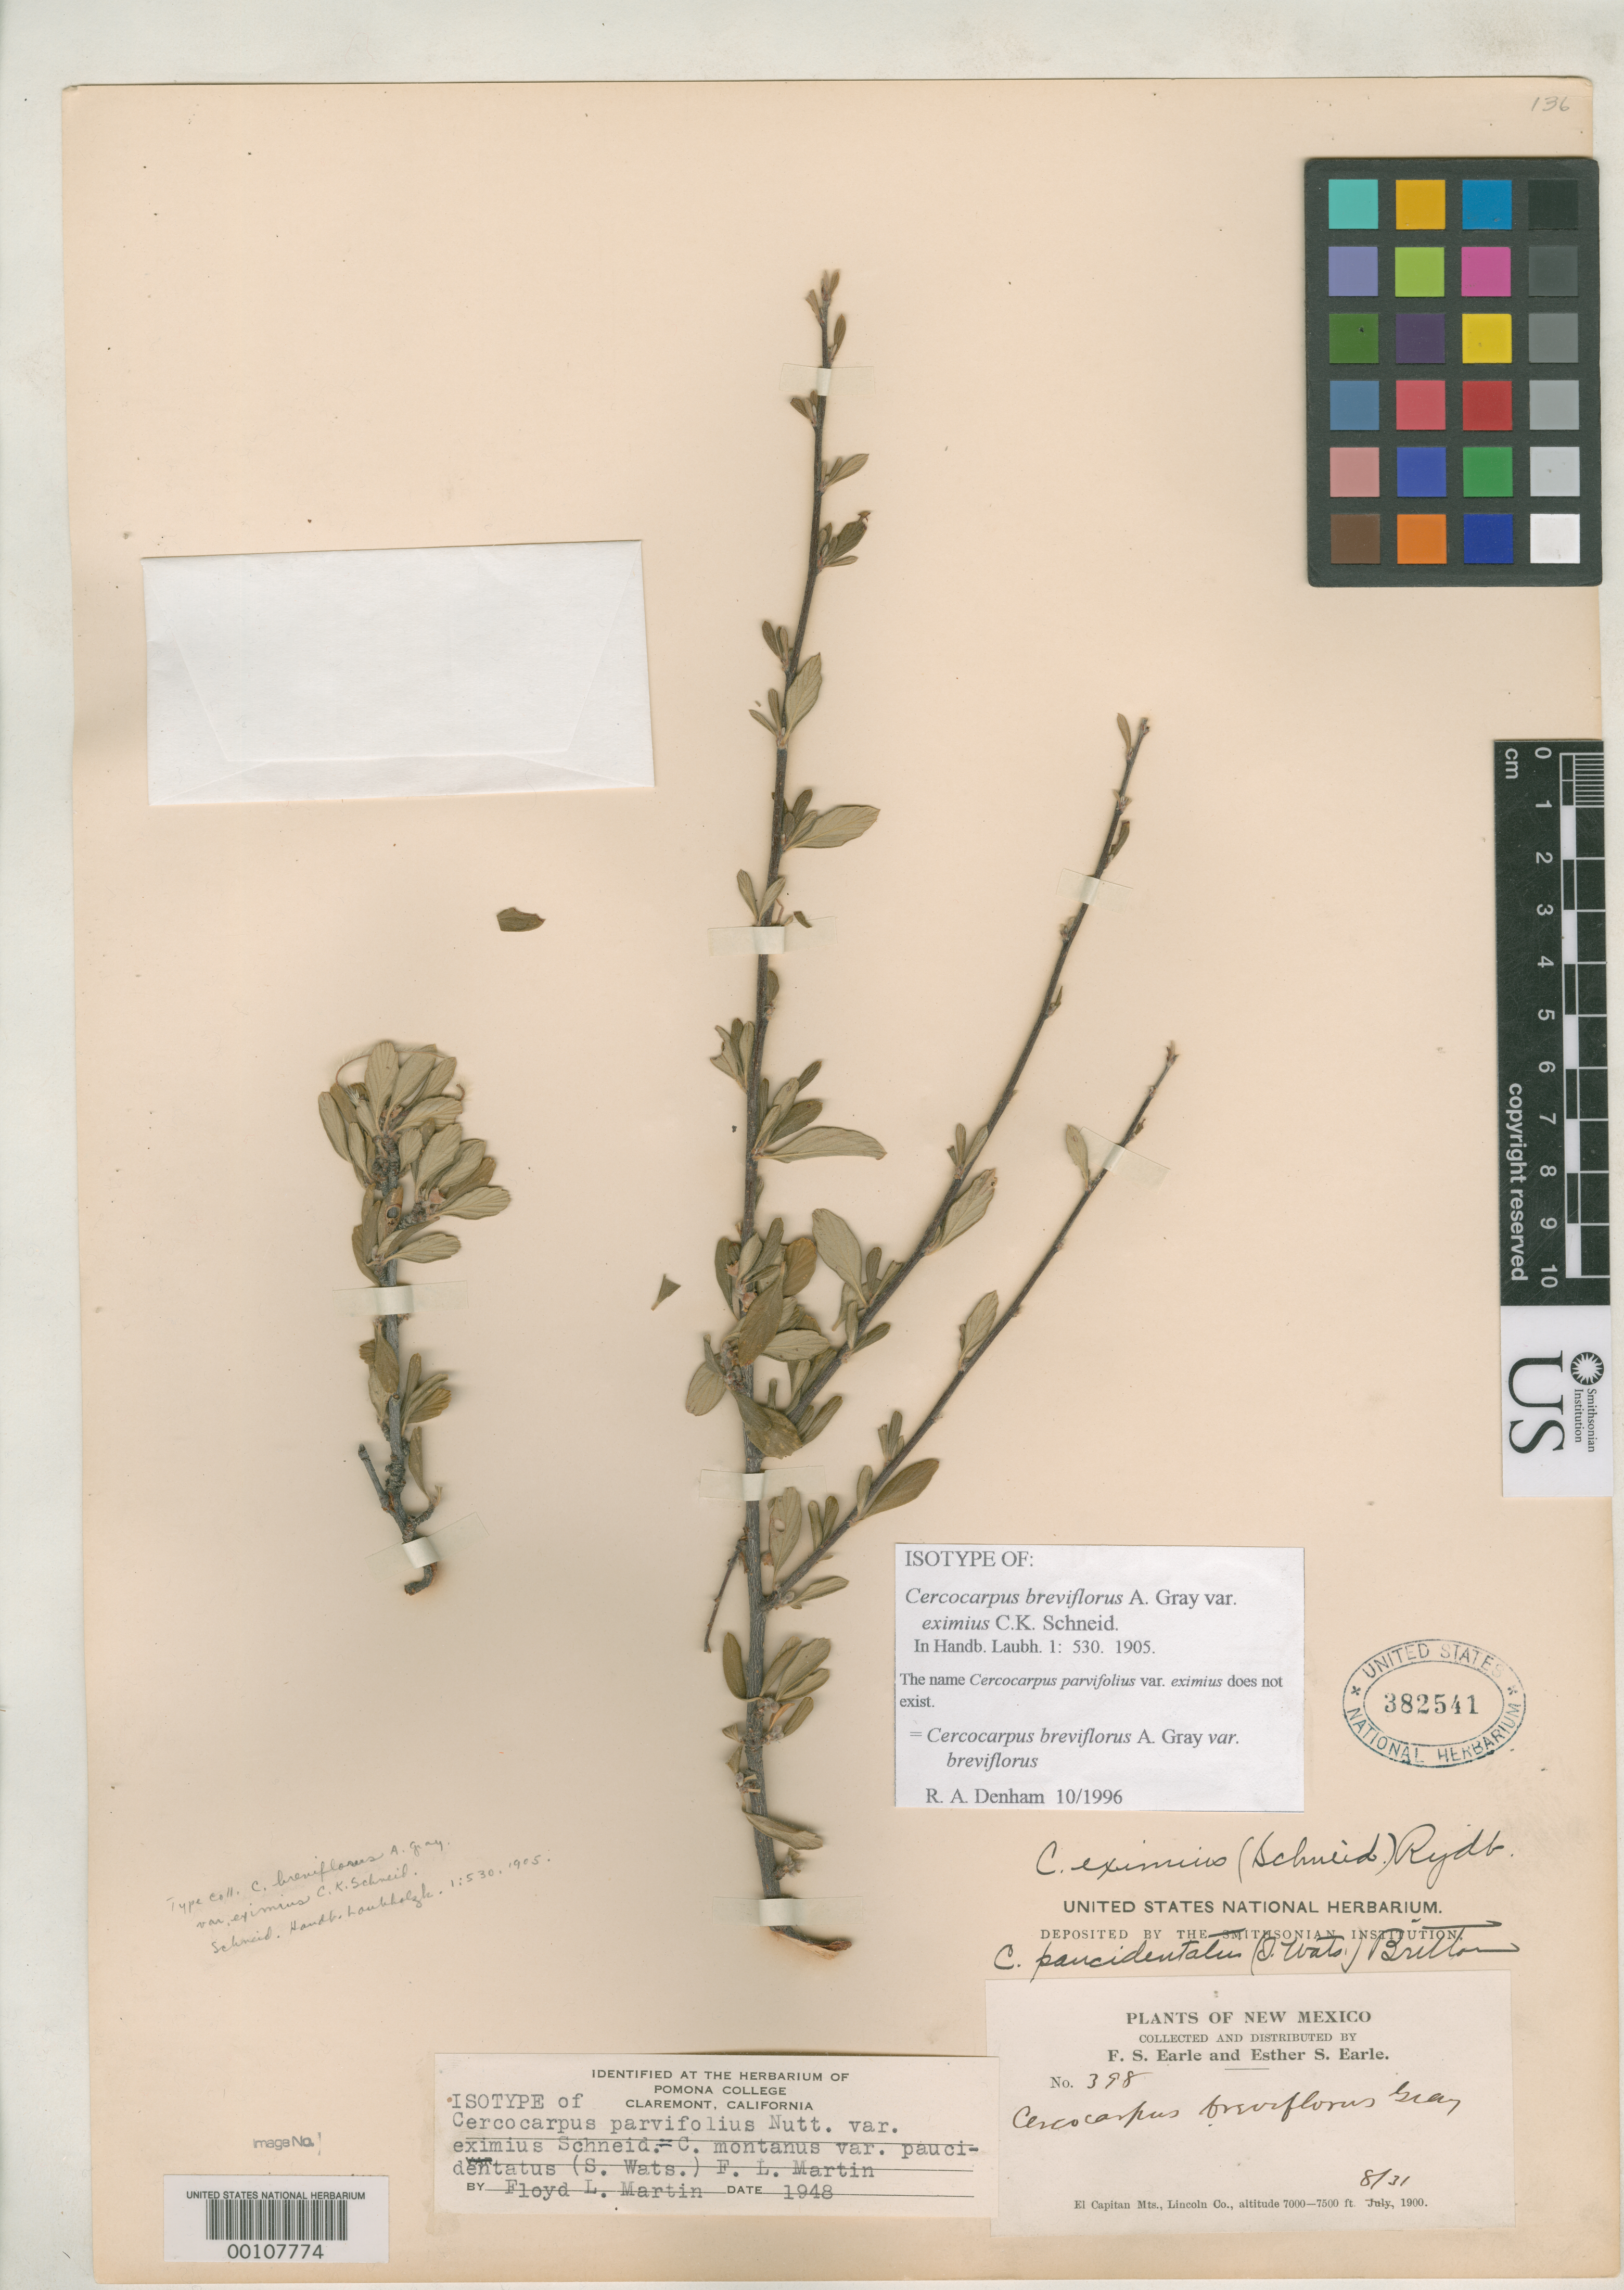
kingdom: Plantae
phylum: Tracheophyta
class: Magnoliopsida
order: Rosales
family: Rosaceae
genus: Cercocarpus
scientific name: Cercocarpus breviflorus var. eximius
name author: C.K. Schneid.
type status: Isotype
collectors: F. S. Earle & E. S. Earle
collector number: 398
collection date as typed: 31 Aug 1900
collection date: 1900-08-31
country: United States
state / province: New Mexico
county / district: Lincoln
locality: El Capitan Mountains.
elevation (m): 2134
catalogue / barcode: US 382541